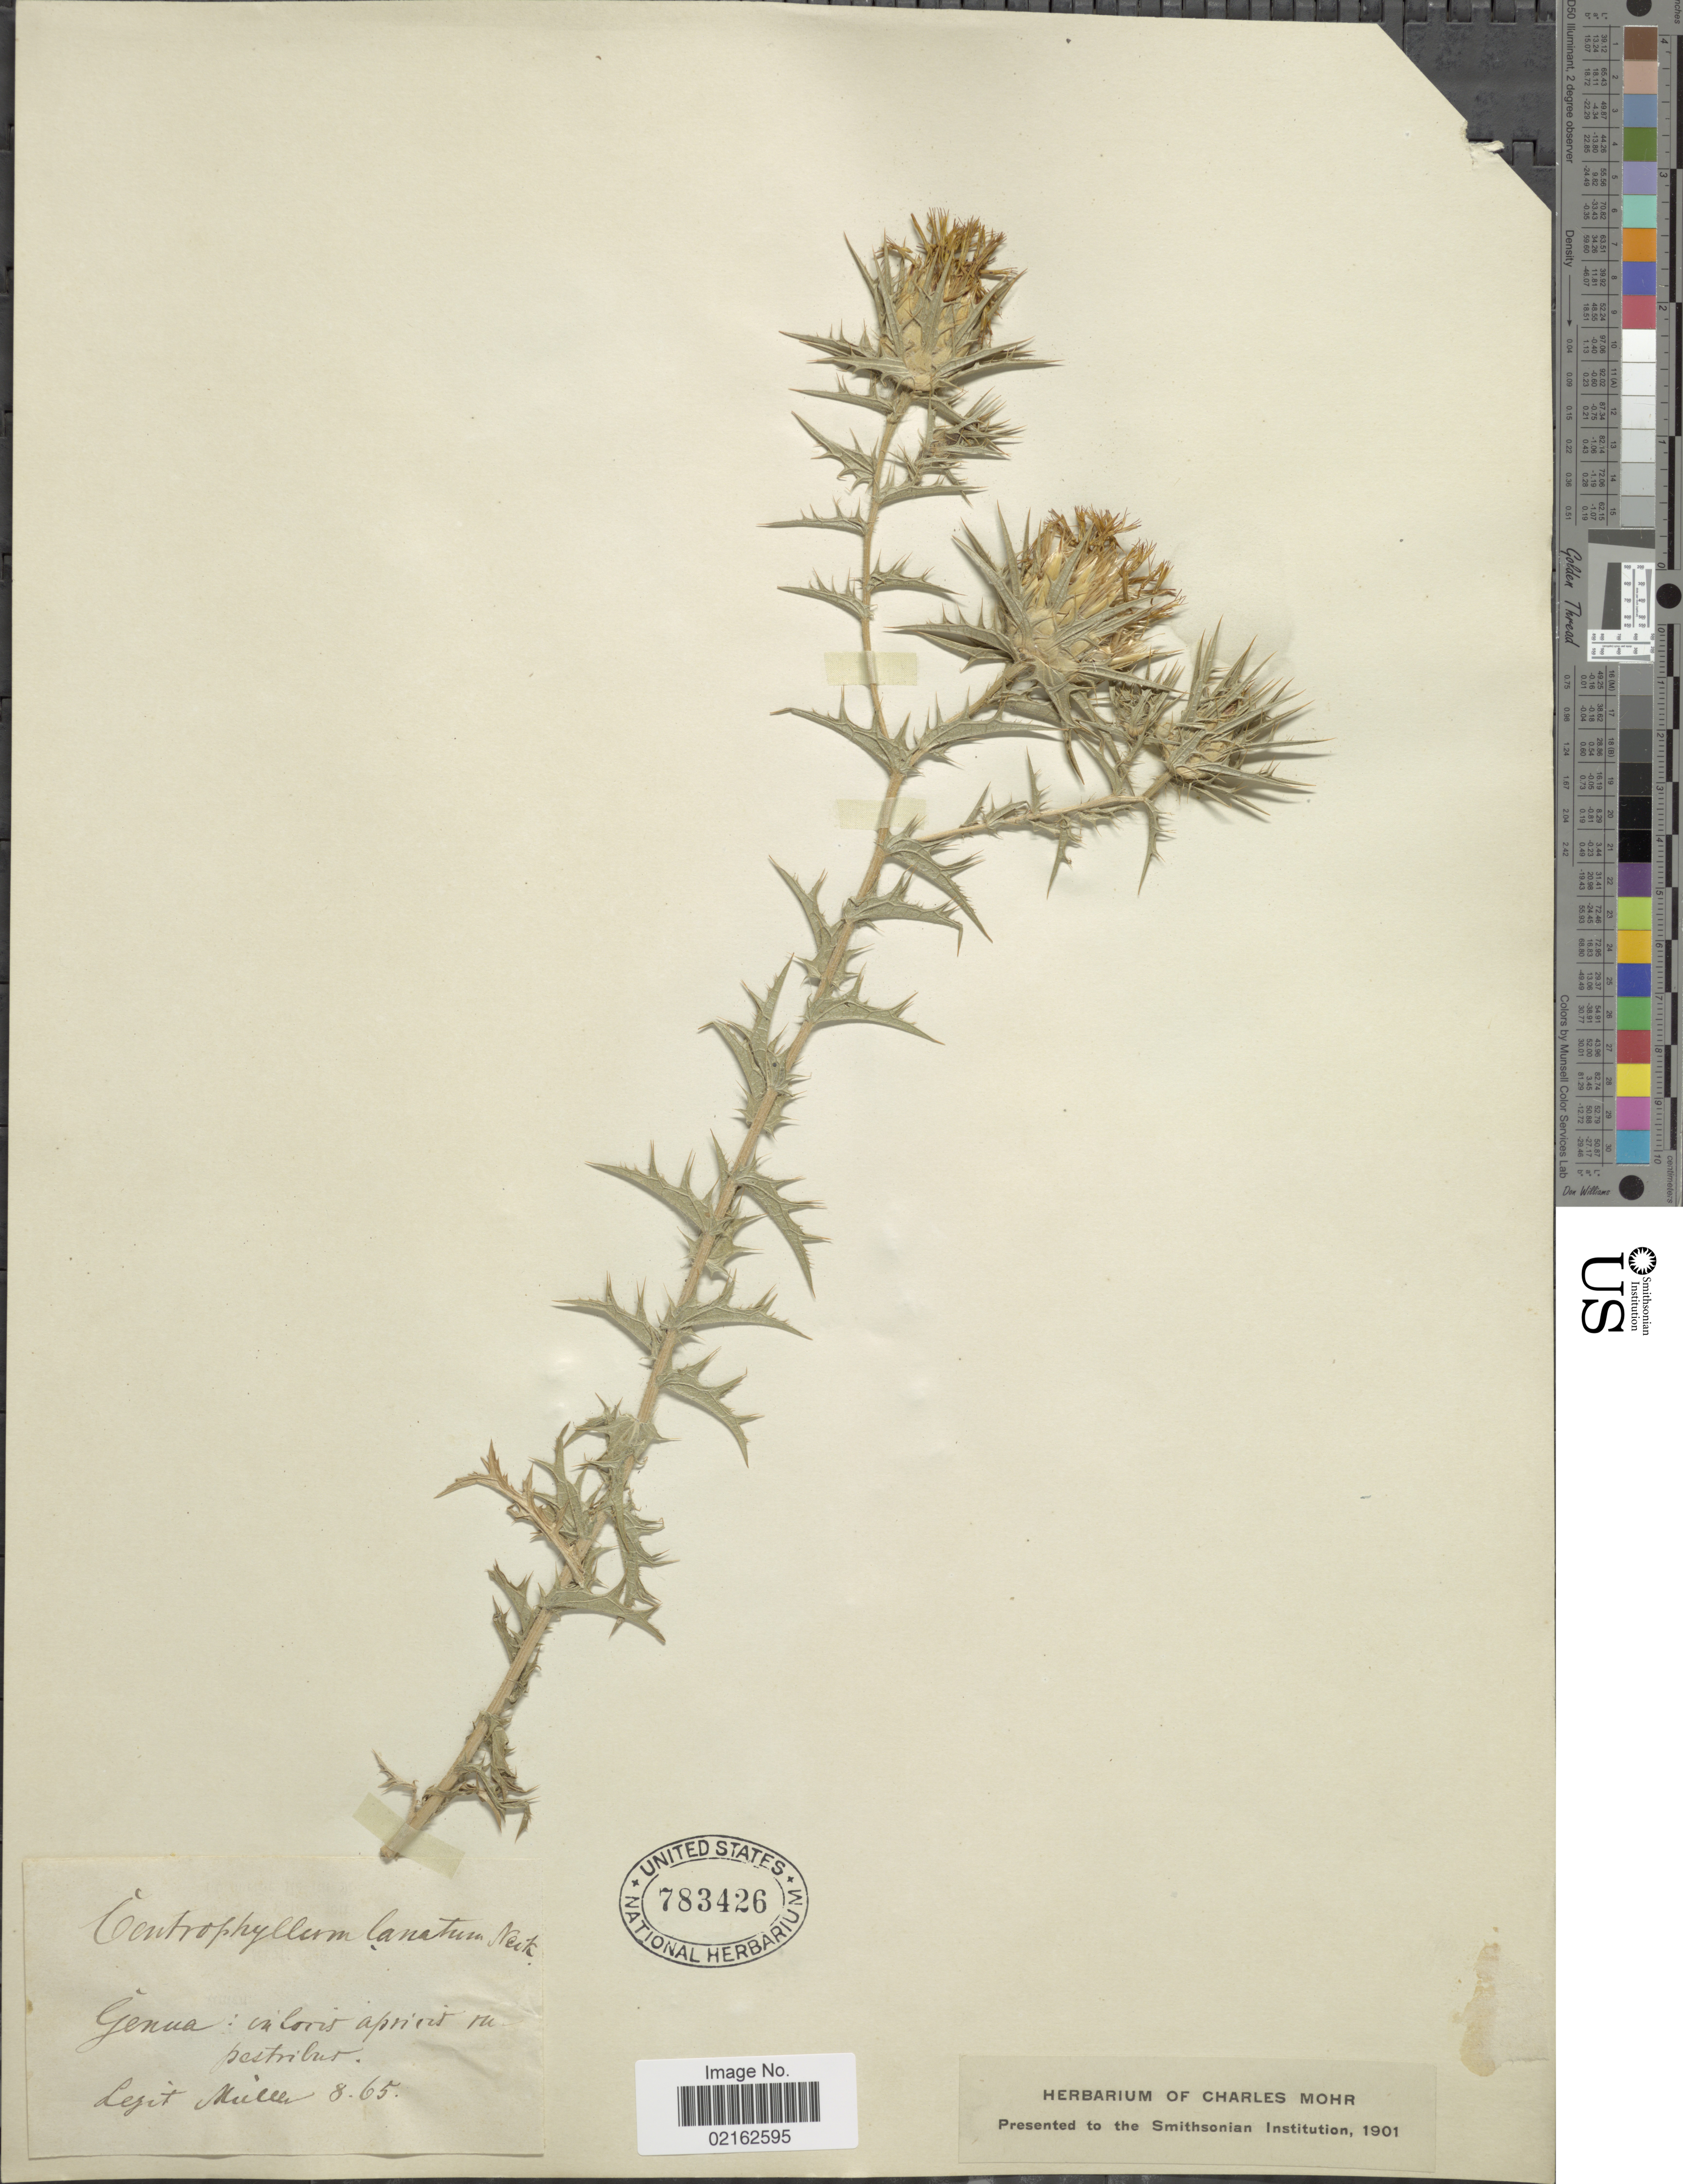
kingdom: Plantae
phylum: Tracheophyta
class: Magnoliopsida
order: Asterales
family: Asteraceae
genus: Carthamus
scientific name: Carthamus lanatus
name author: L.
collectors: -- Müller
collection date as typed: Transcribed d/m/y: /8/65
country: Italy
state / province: Liguria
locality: Genua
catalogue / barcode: US 783426